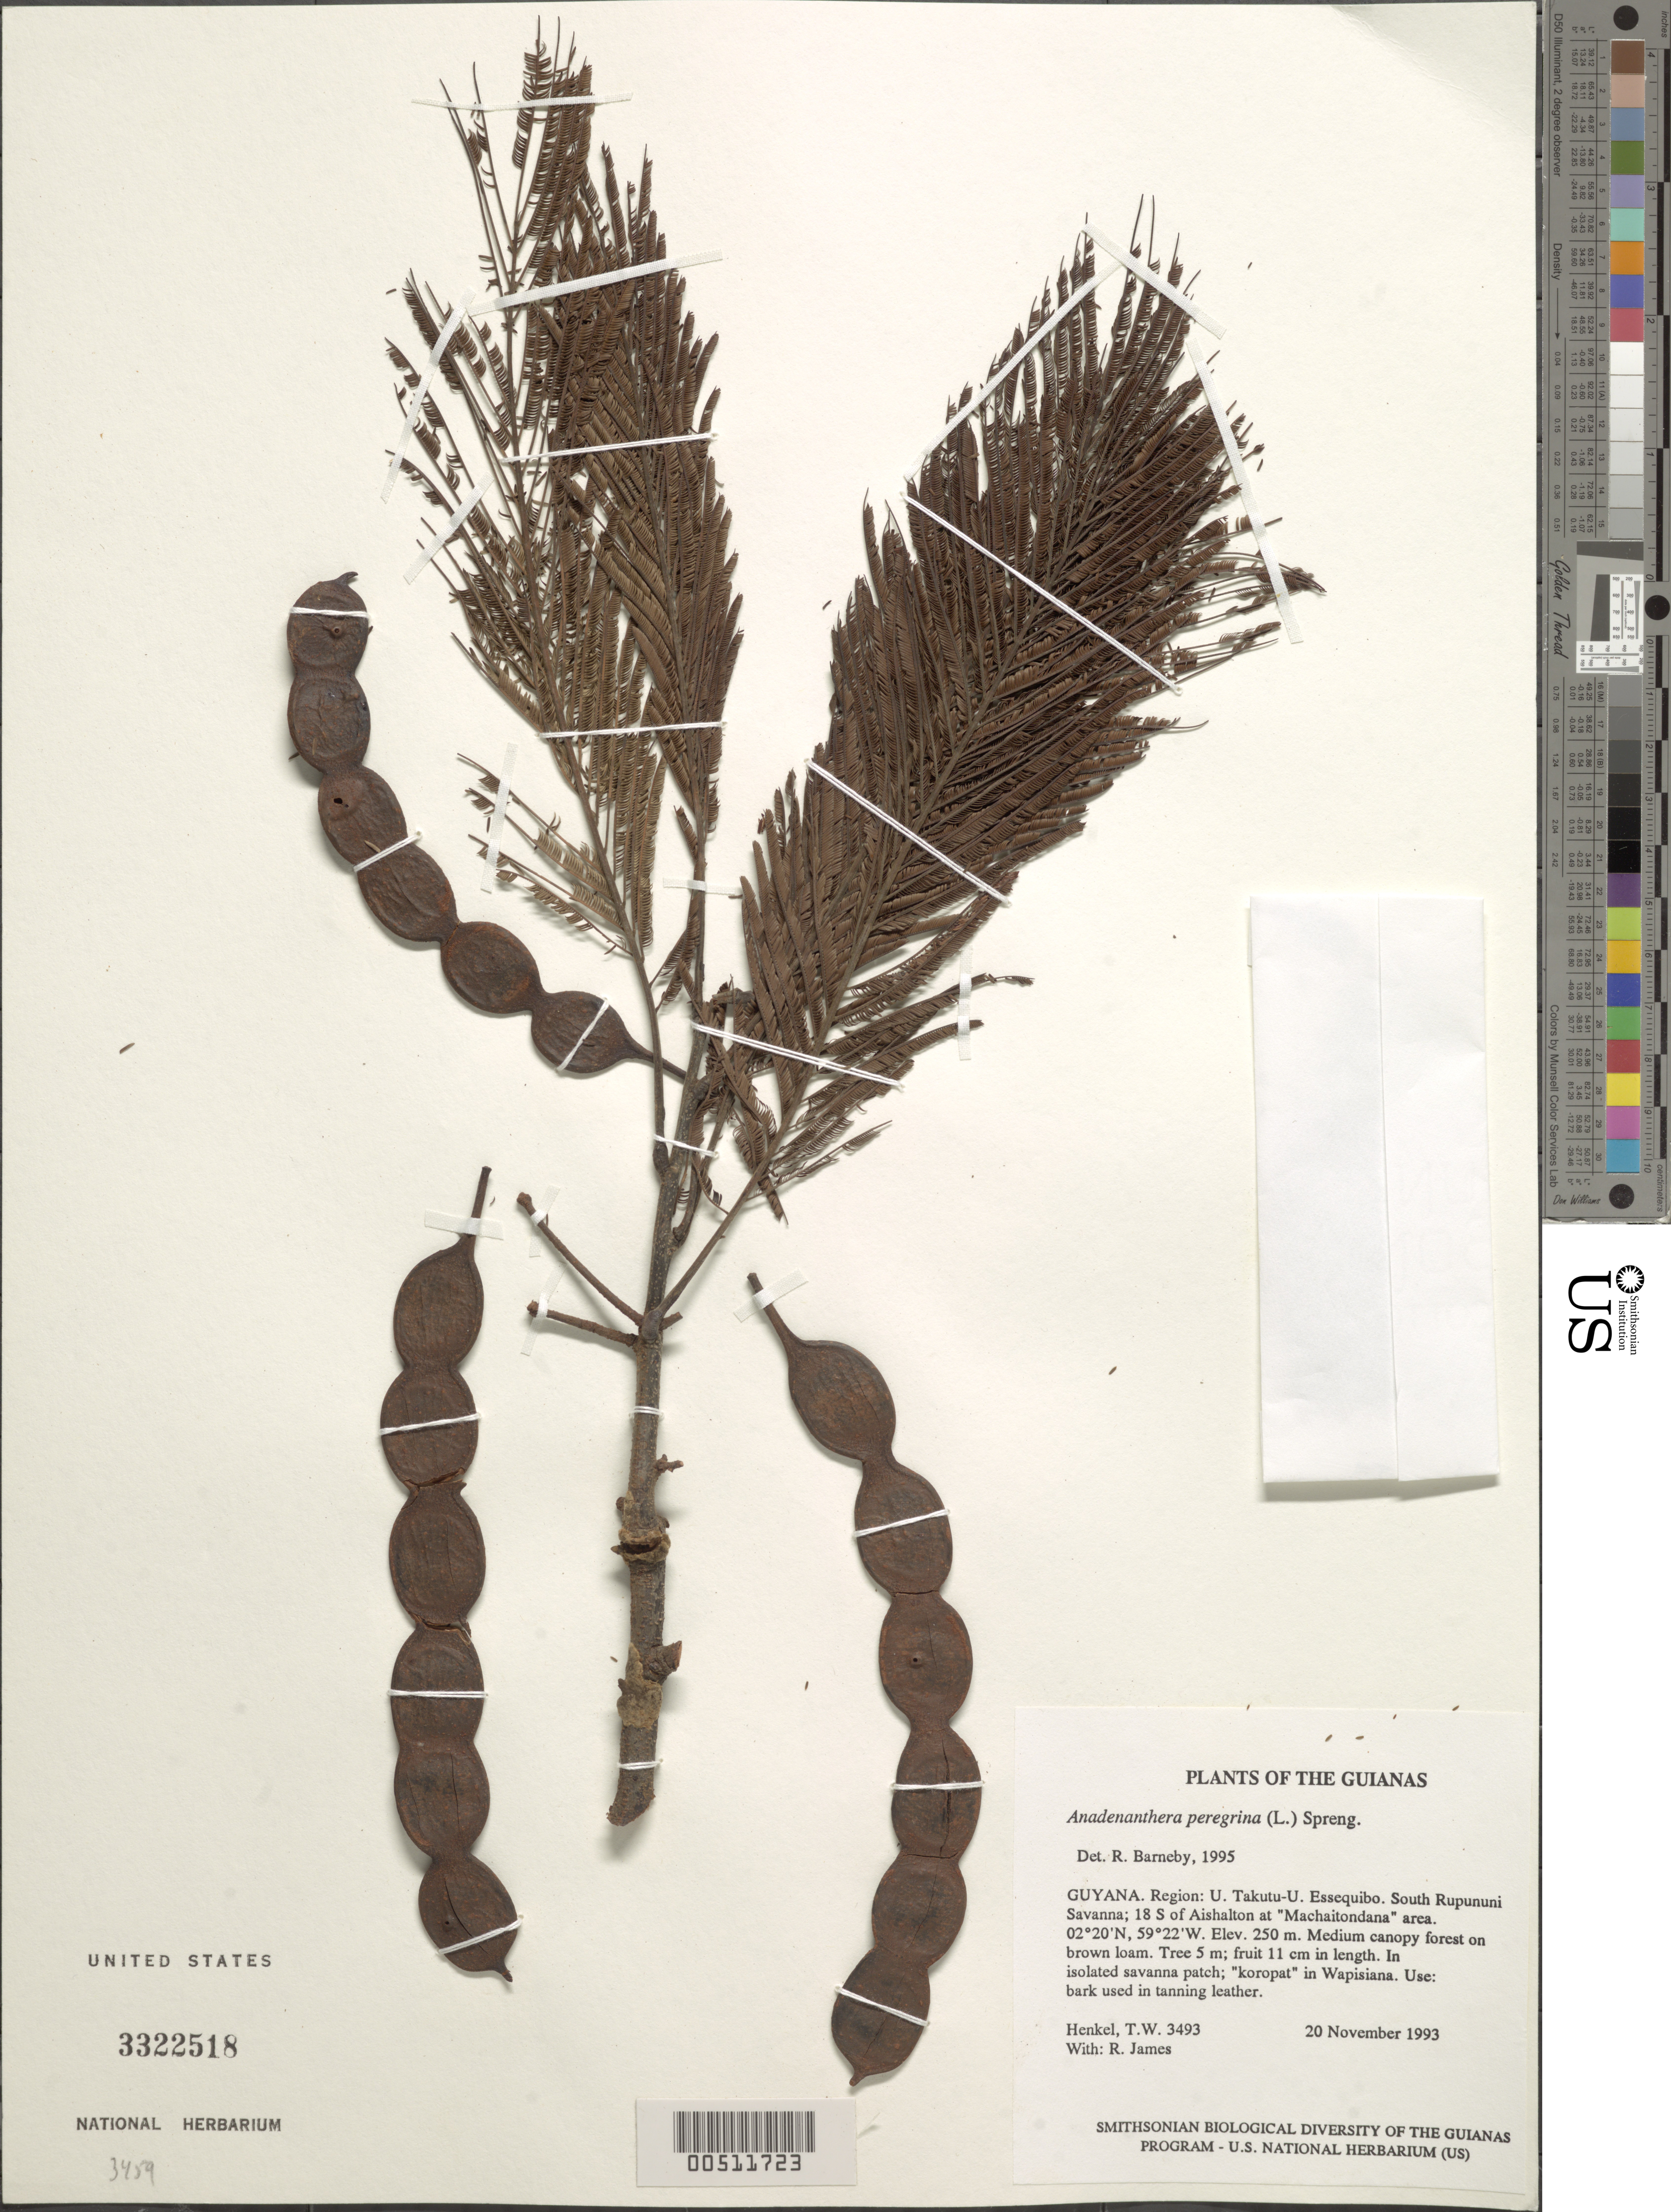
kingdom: Plantae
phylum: Tracheophyta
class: Magnoliopsida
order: Fabales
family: Fabaceae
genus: Anadenanthera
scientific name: Anadenanthera peregrina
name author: (L.) Speg.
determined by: Barneby, Rupert C., (NY)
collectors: T. Henkel & R. James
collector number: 3493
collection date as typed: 20 November 1993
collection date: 1993-11-20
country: Guyana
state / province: U. Takutu-U. Essequibo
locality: South Rupununi Savanna; 18 S of Aishalton at "Machaitondana" area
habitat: Medium canopy forest on brown loam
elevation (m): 250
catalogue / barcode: US 3322518